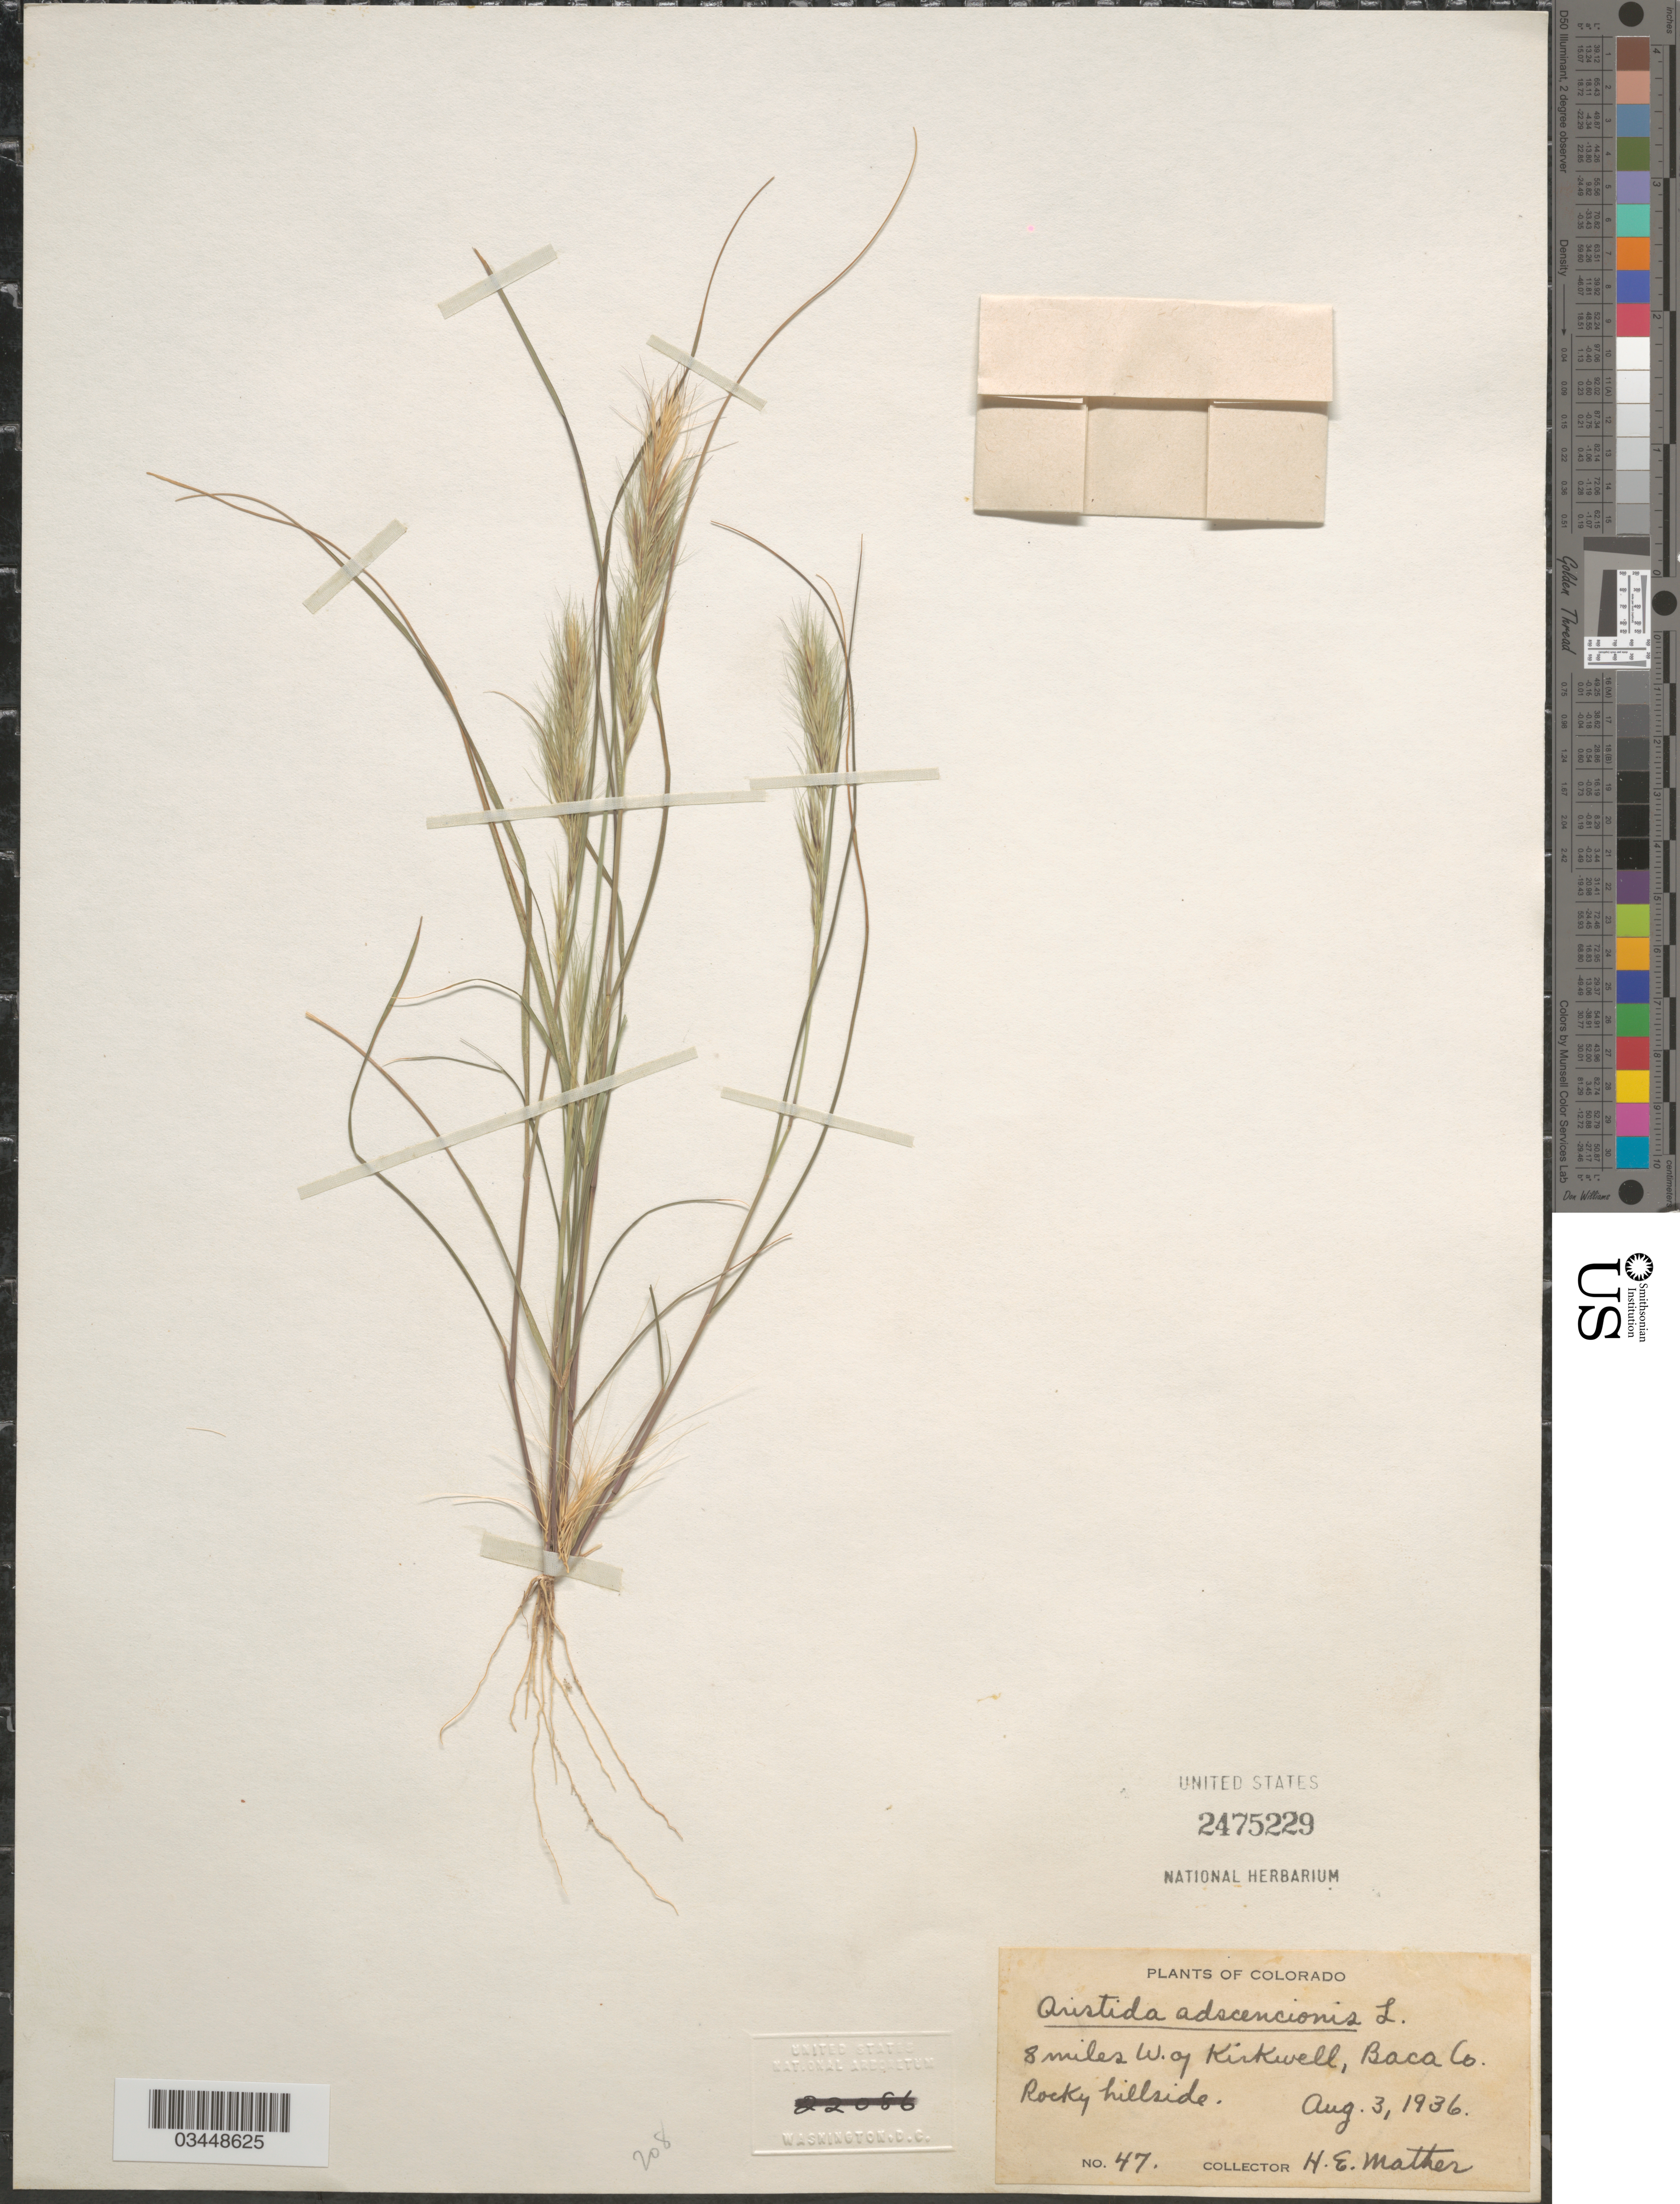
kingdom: Plantae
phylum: Tracheophyta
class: Liliopsida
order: Poales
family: Poaceae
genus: Aristida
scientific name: Aristida adscensionis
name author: L.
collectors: H. Mather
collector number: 47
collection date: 1936-08-03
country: United States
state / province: Colorado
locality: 8 miles W. of Kirkwell, Baca Co.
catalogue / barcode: US 2475229